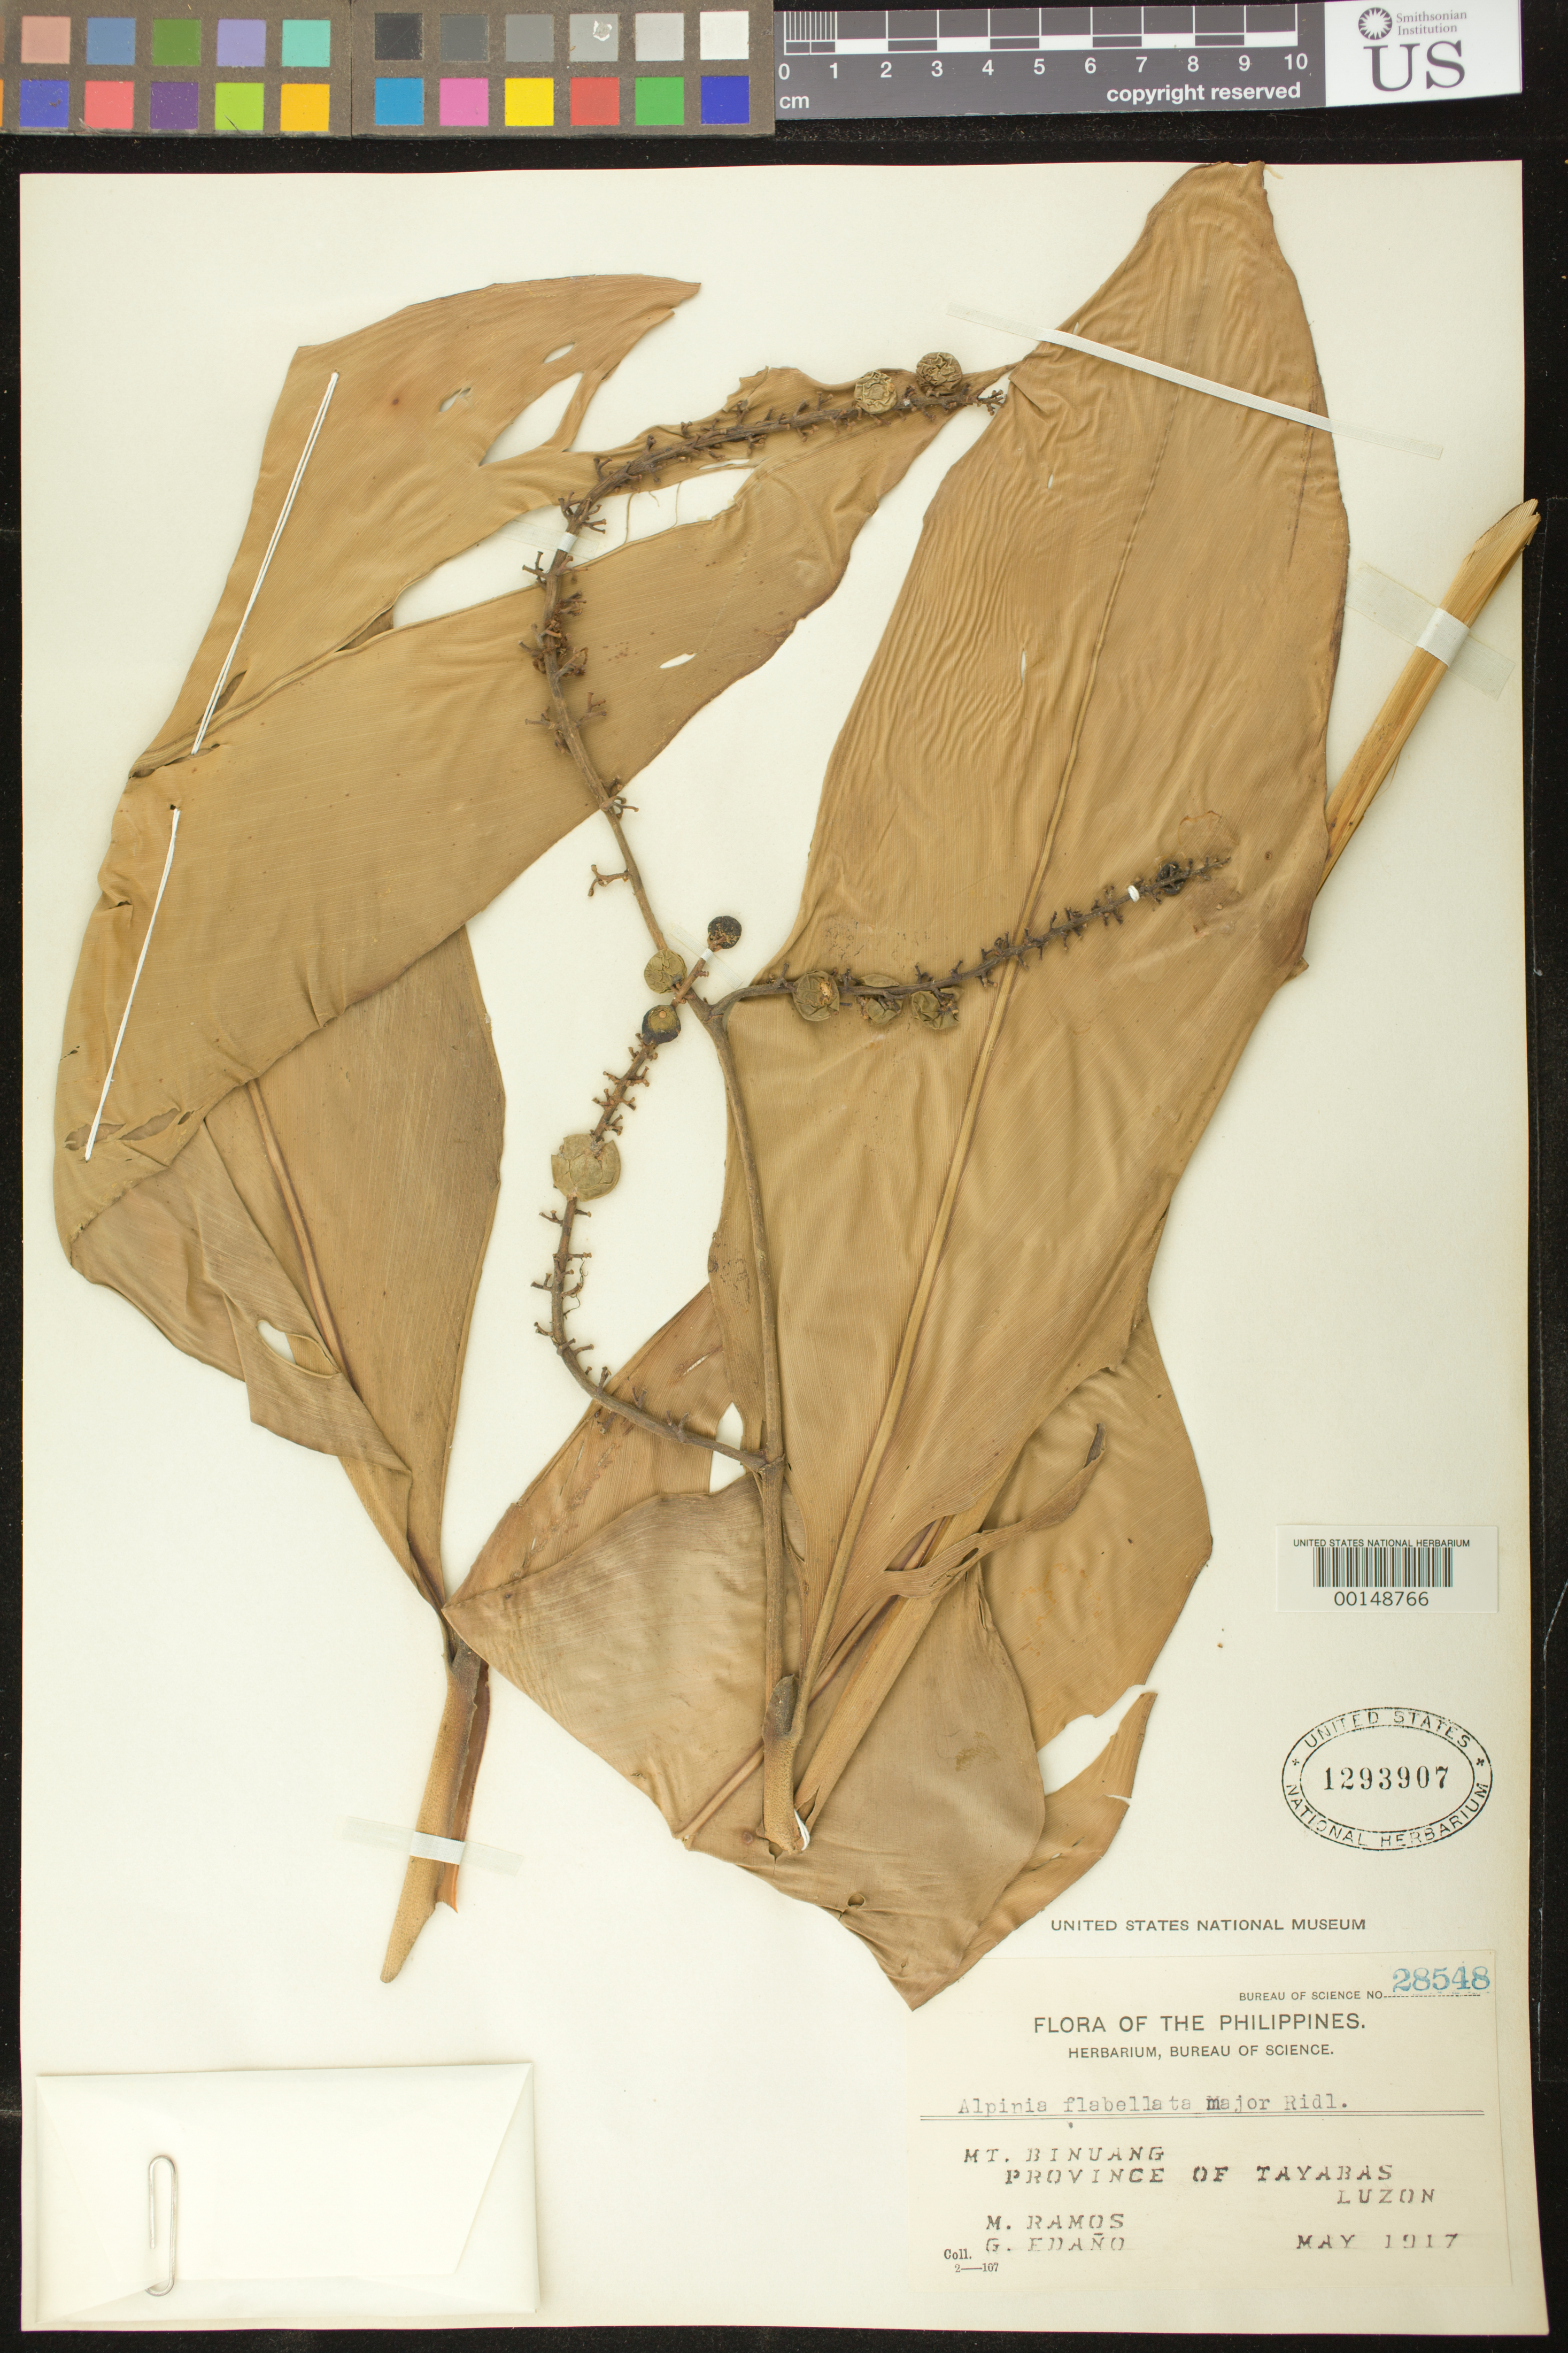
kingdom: Plantae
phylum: Tracheophyta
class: Liliopsida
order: Zingiberales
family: Zingiberaceae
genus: Alpinia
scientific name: Alpinia flabellata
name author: Ridl.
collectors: M. Ramos & G. E. Edaño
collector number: Bur. Sci. 28548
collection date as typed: May 1917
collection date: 1917-05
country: Philippines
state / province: Calabarzon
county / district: Quezon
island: Luzon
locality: Mt. binuang, tayabas prov. [= quezon province]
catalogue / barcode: US 1293907